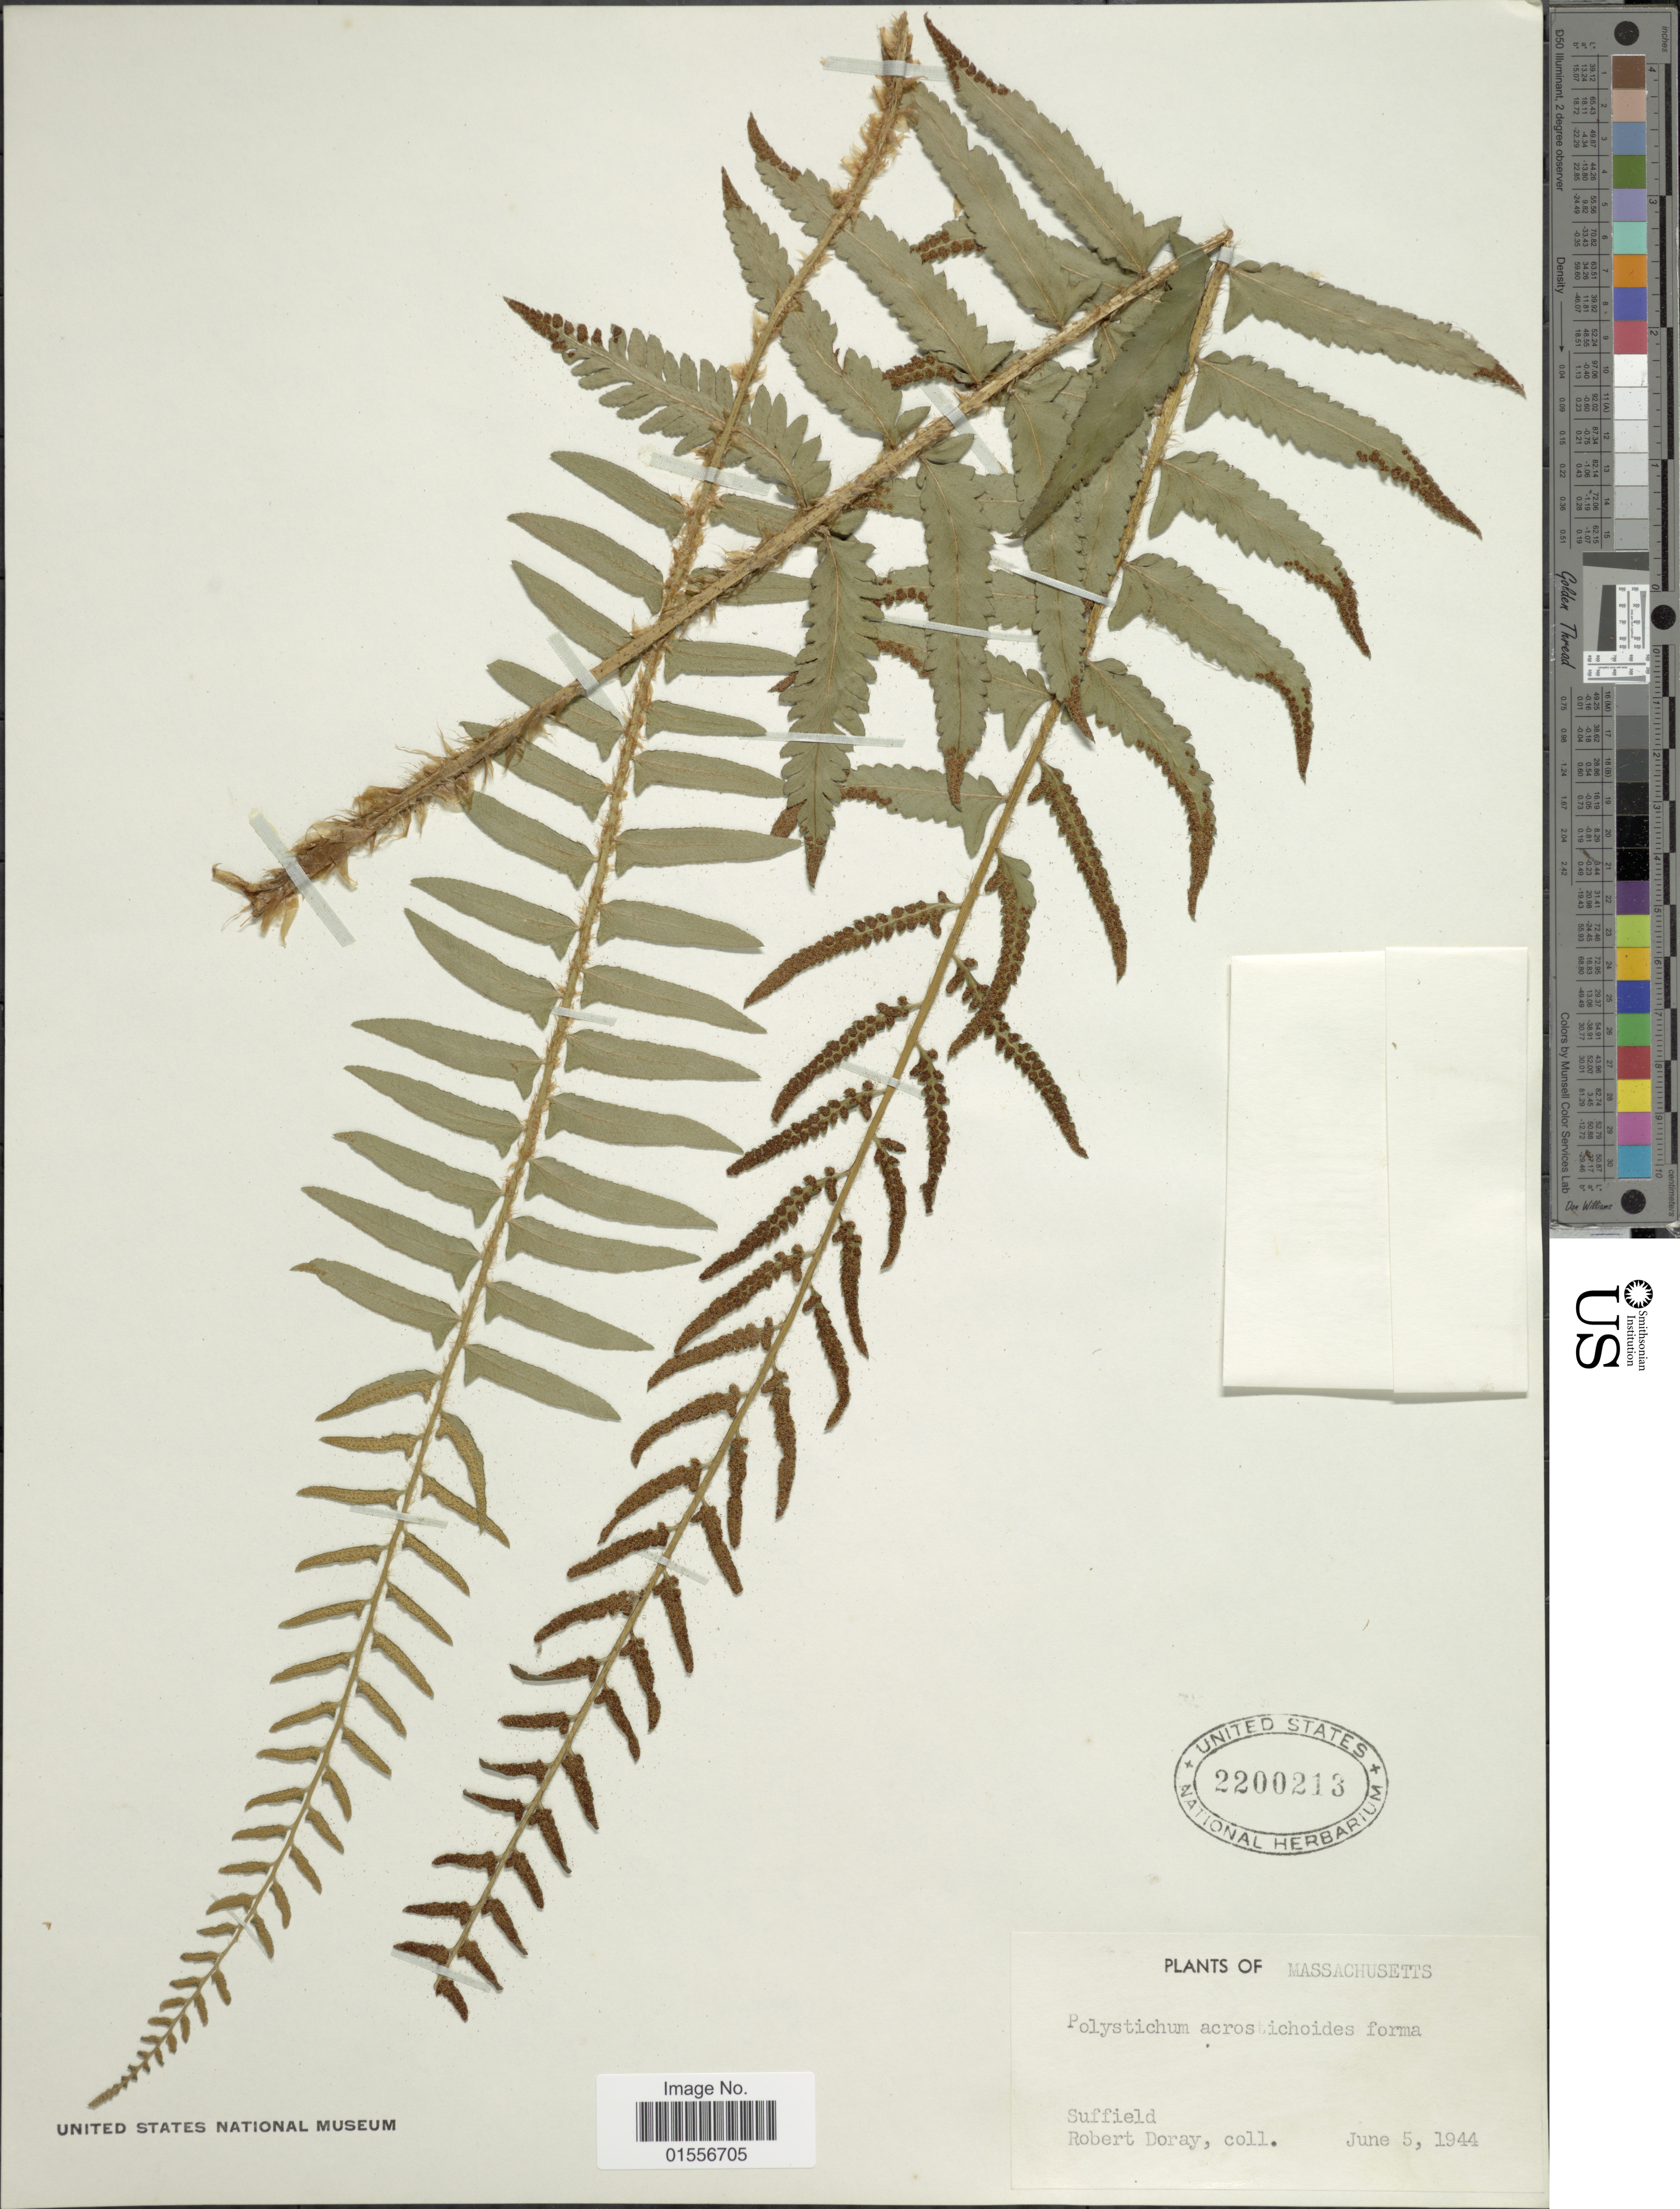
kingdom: Plantae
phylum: Tracheophyta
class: Polypodiopsida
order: Polypodiales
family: Dryopteridaceae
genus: Polystichum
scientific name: Polystichum acrostichoides f. multifidum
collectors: R. Doray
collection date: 1944-06-05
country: United States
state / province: Massachusetts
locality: Suffield.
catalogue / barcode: US 2200213